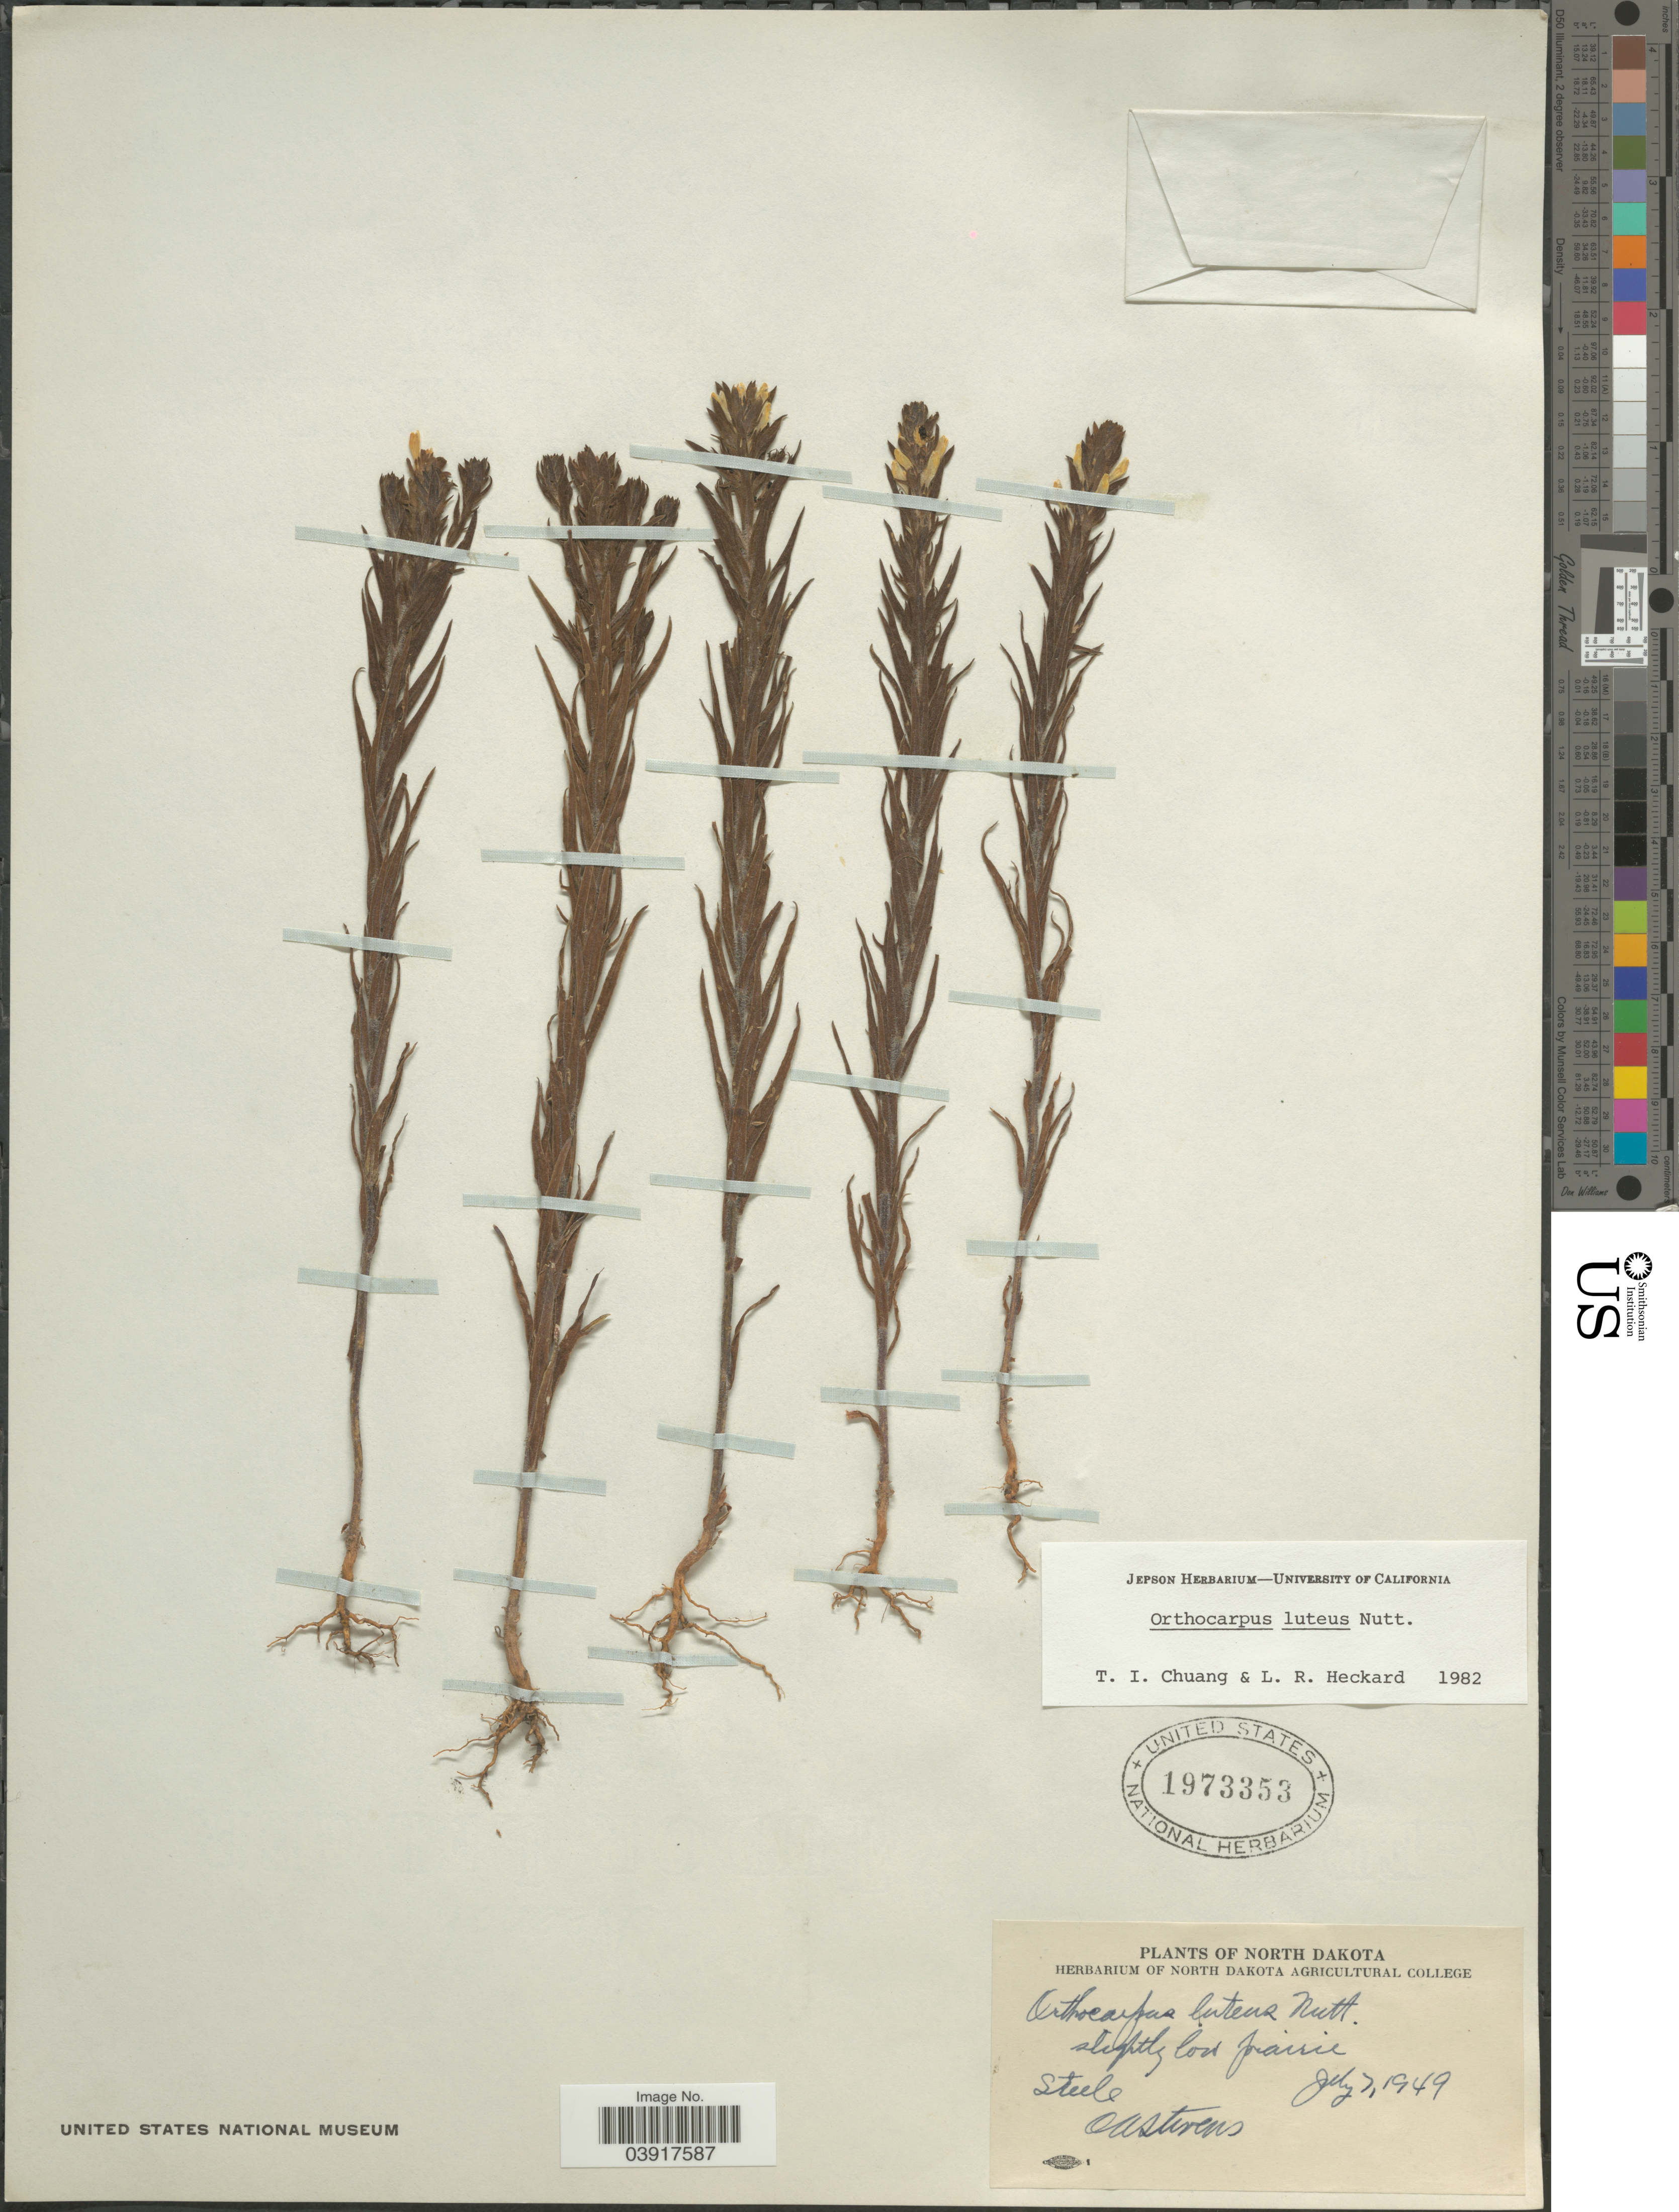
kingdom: Plantae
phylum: Tracheophyta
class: Magnoliopsida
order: Lamiales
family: Orobanchaceae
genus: Orthocarpus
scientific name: Orthocarpus luteus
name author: Nutt.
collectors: O. A. Stevens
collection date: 1949-07-07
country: United States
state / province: North Dakota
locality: Steele.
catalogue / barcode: US 1973353